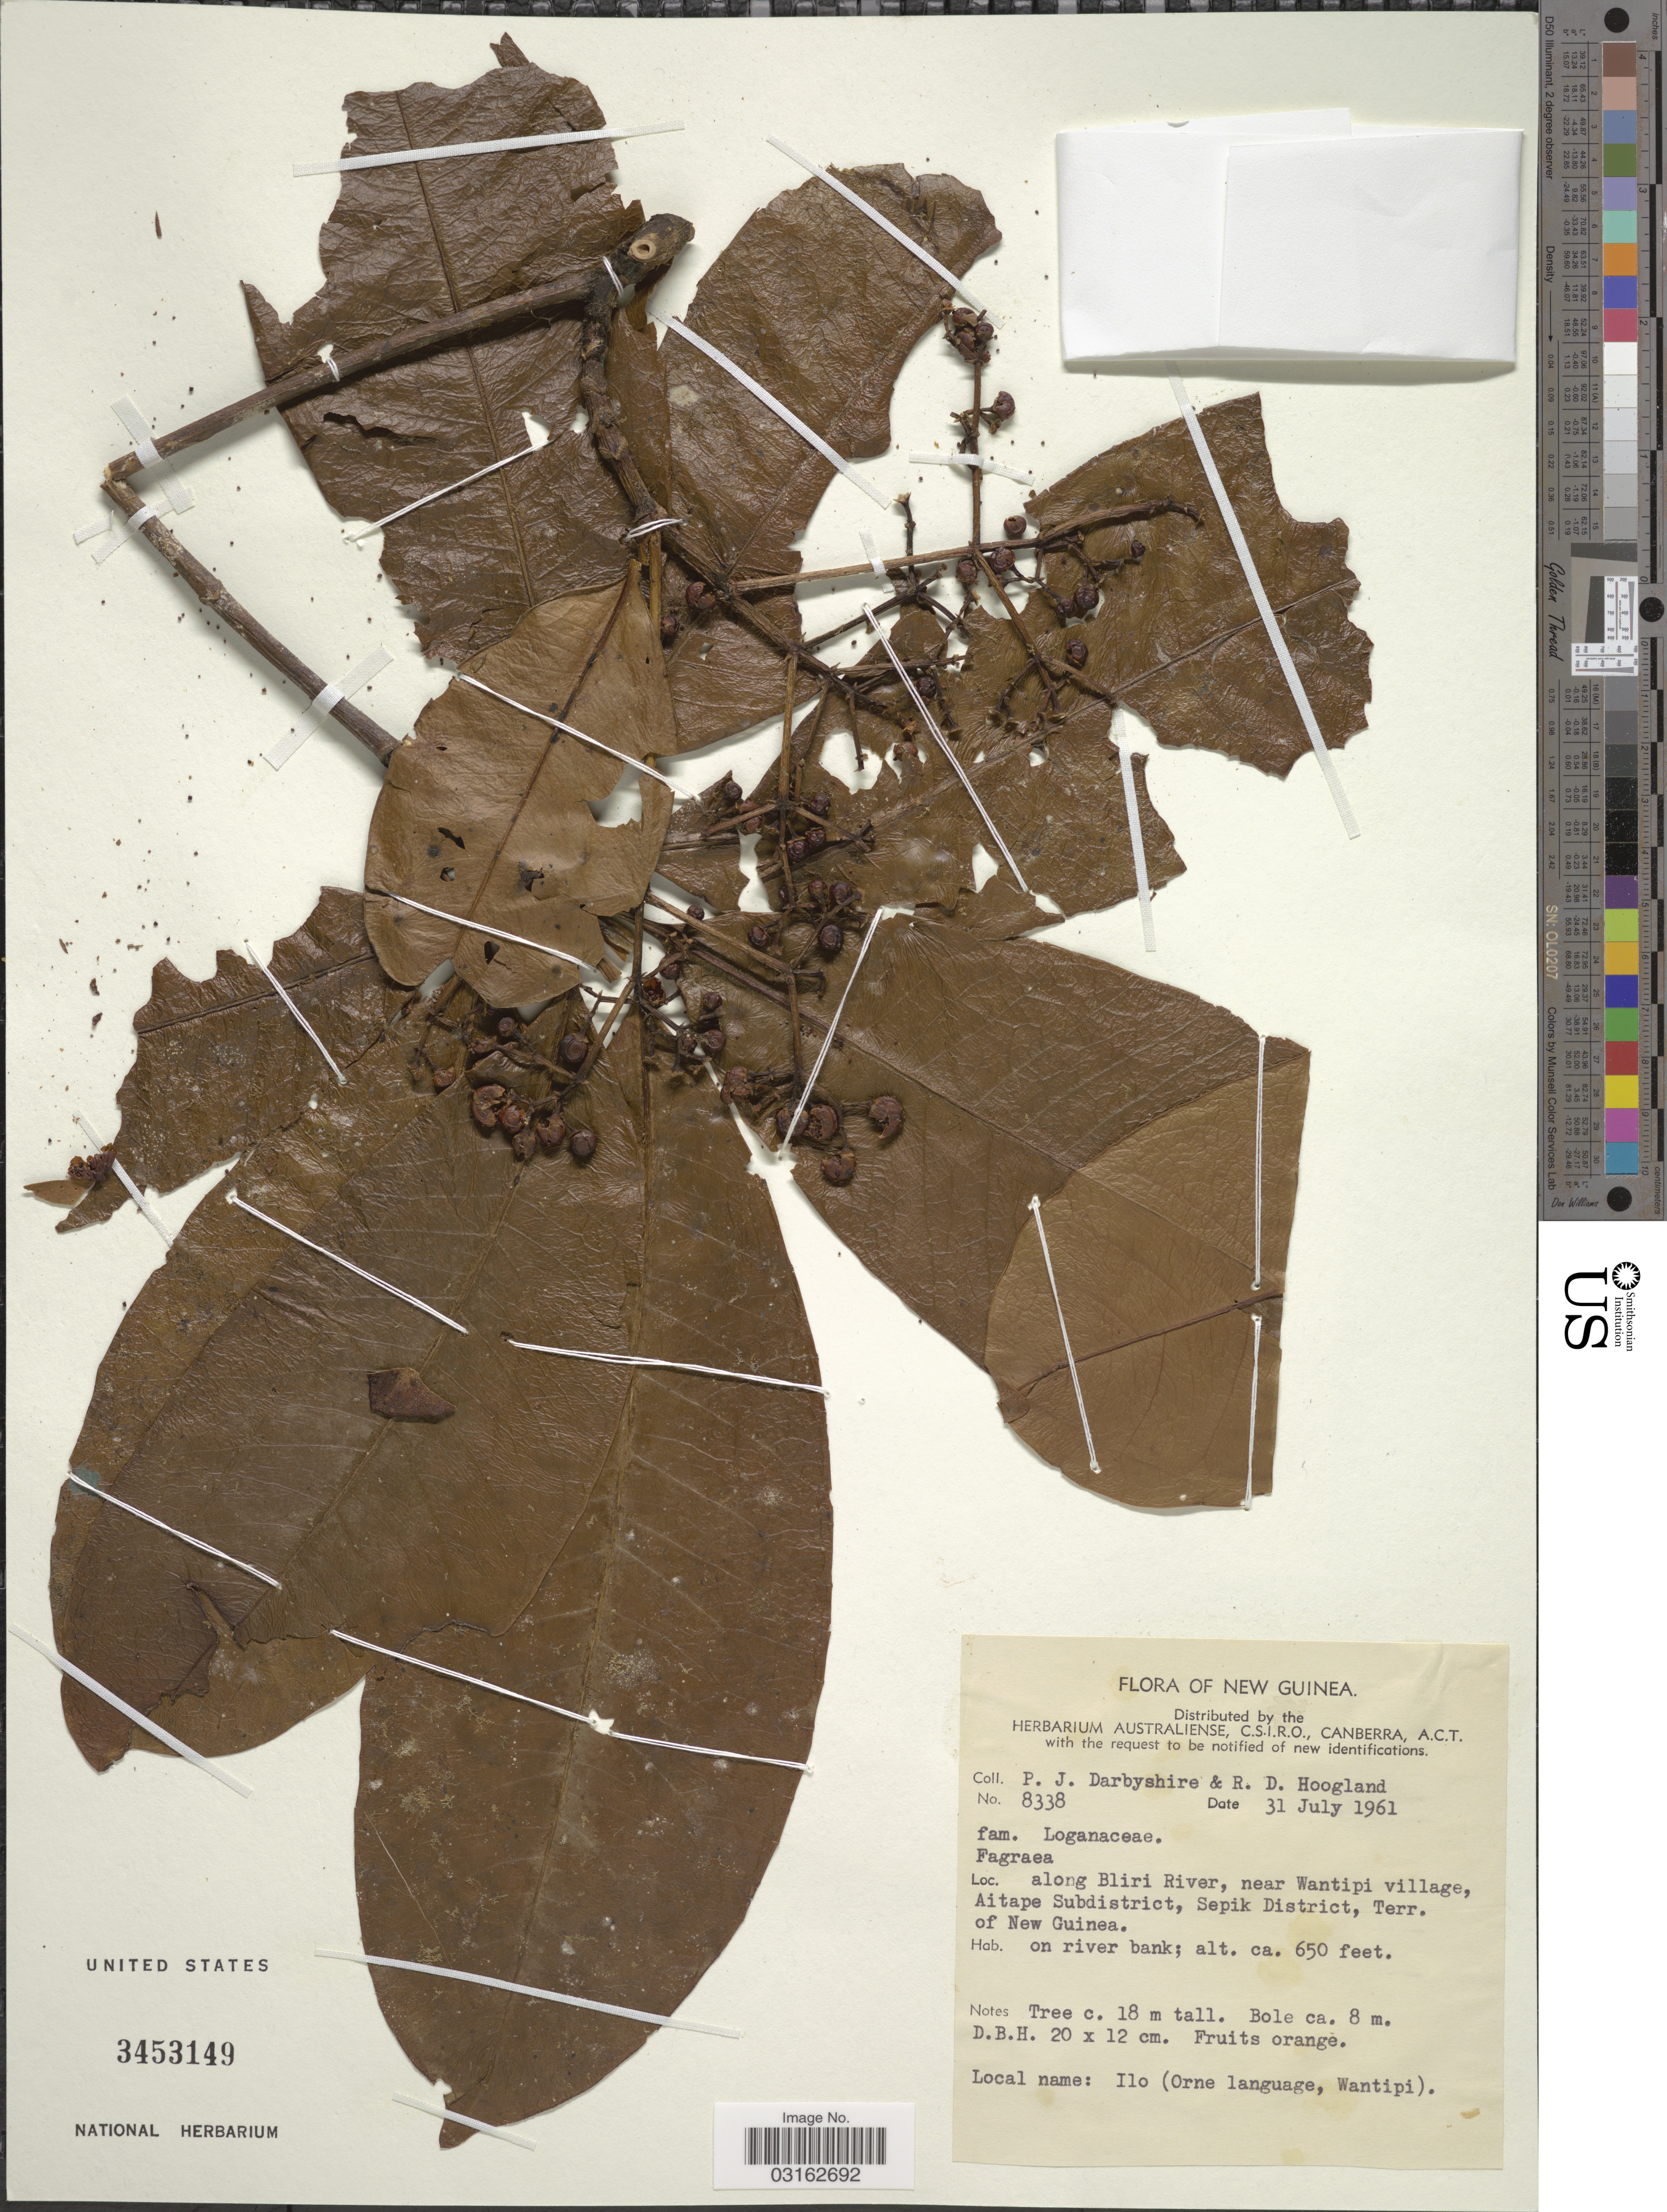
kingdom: Plantae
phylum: Tracheophyta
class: Magnoliopsida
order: Gentianales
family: Gentianaceae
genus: Fagraea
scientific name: Fagraea sp.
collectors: P. Darbyshire & R. D. Hoogland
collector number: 8338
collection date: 1961-07-31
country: Papua New Guinea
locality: New Guinea, along Bliri River, near Wantipi village, Aitape Subdistrict, Sepik District, Terr. of New Guinea, on river bank.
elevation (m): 198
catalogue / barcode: US 3453149